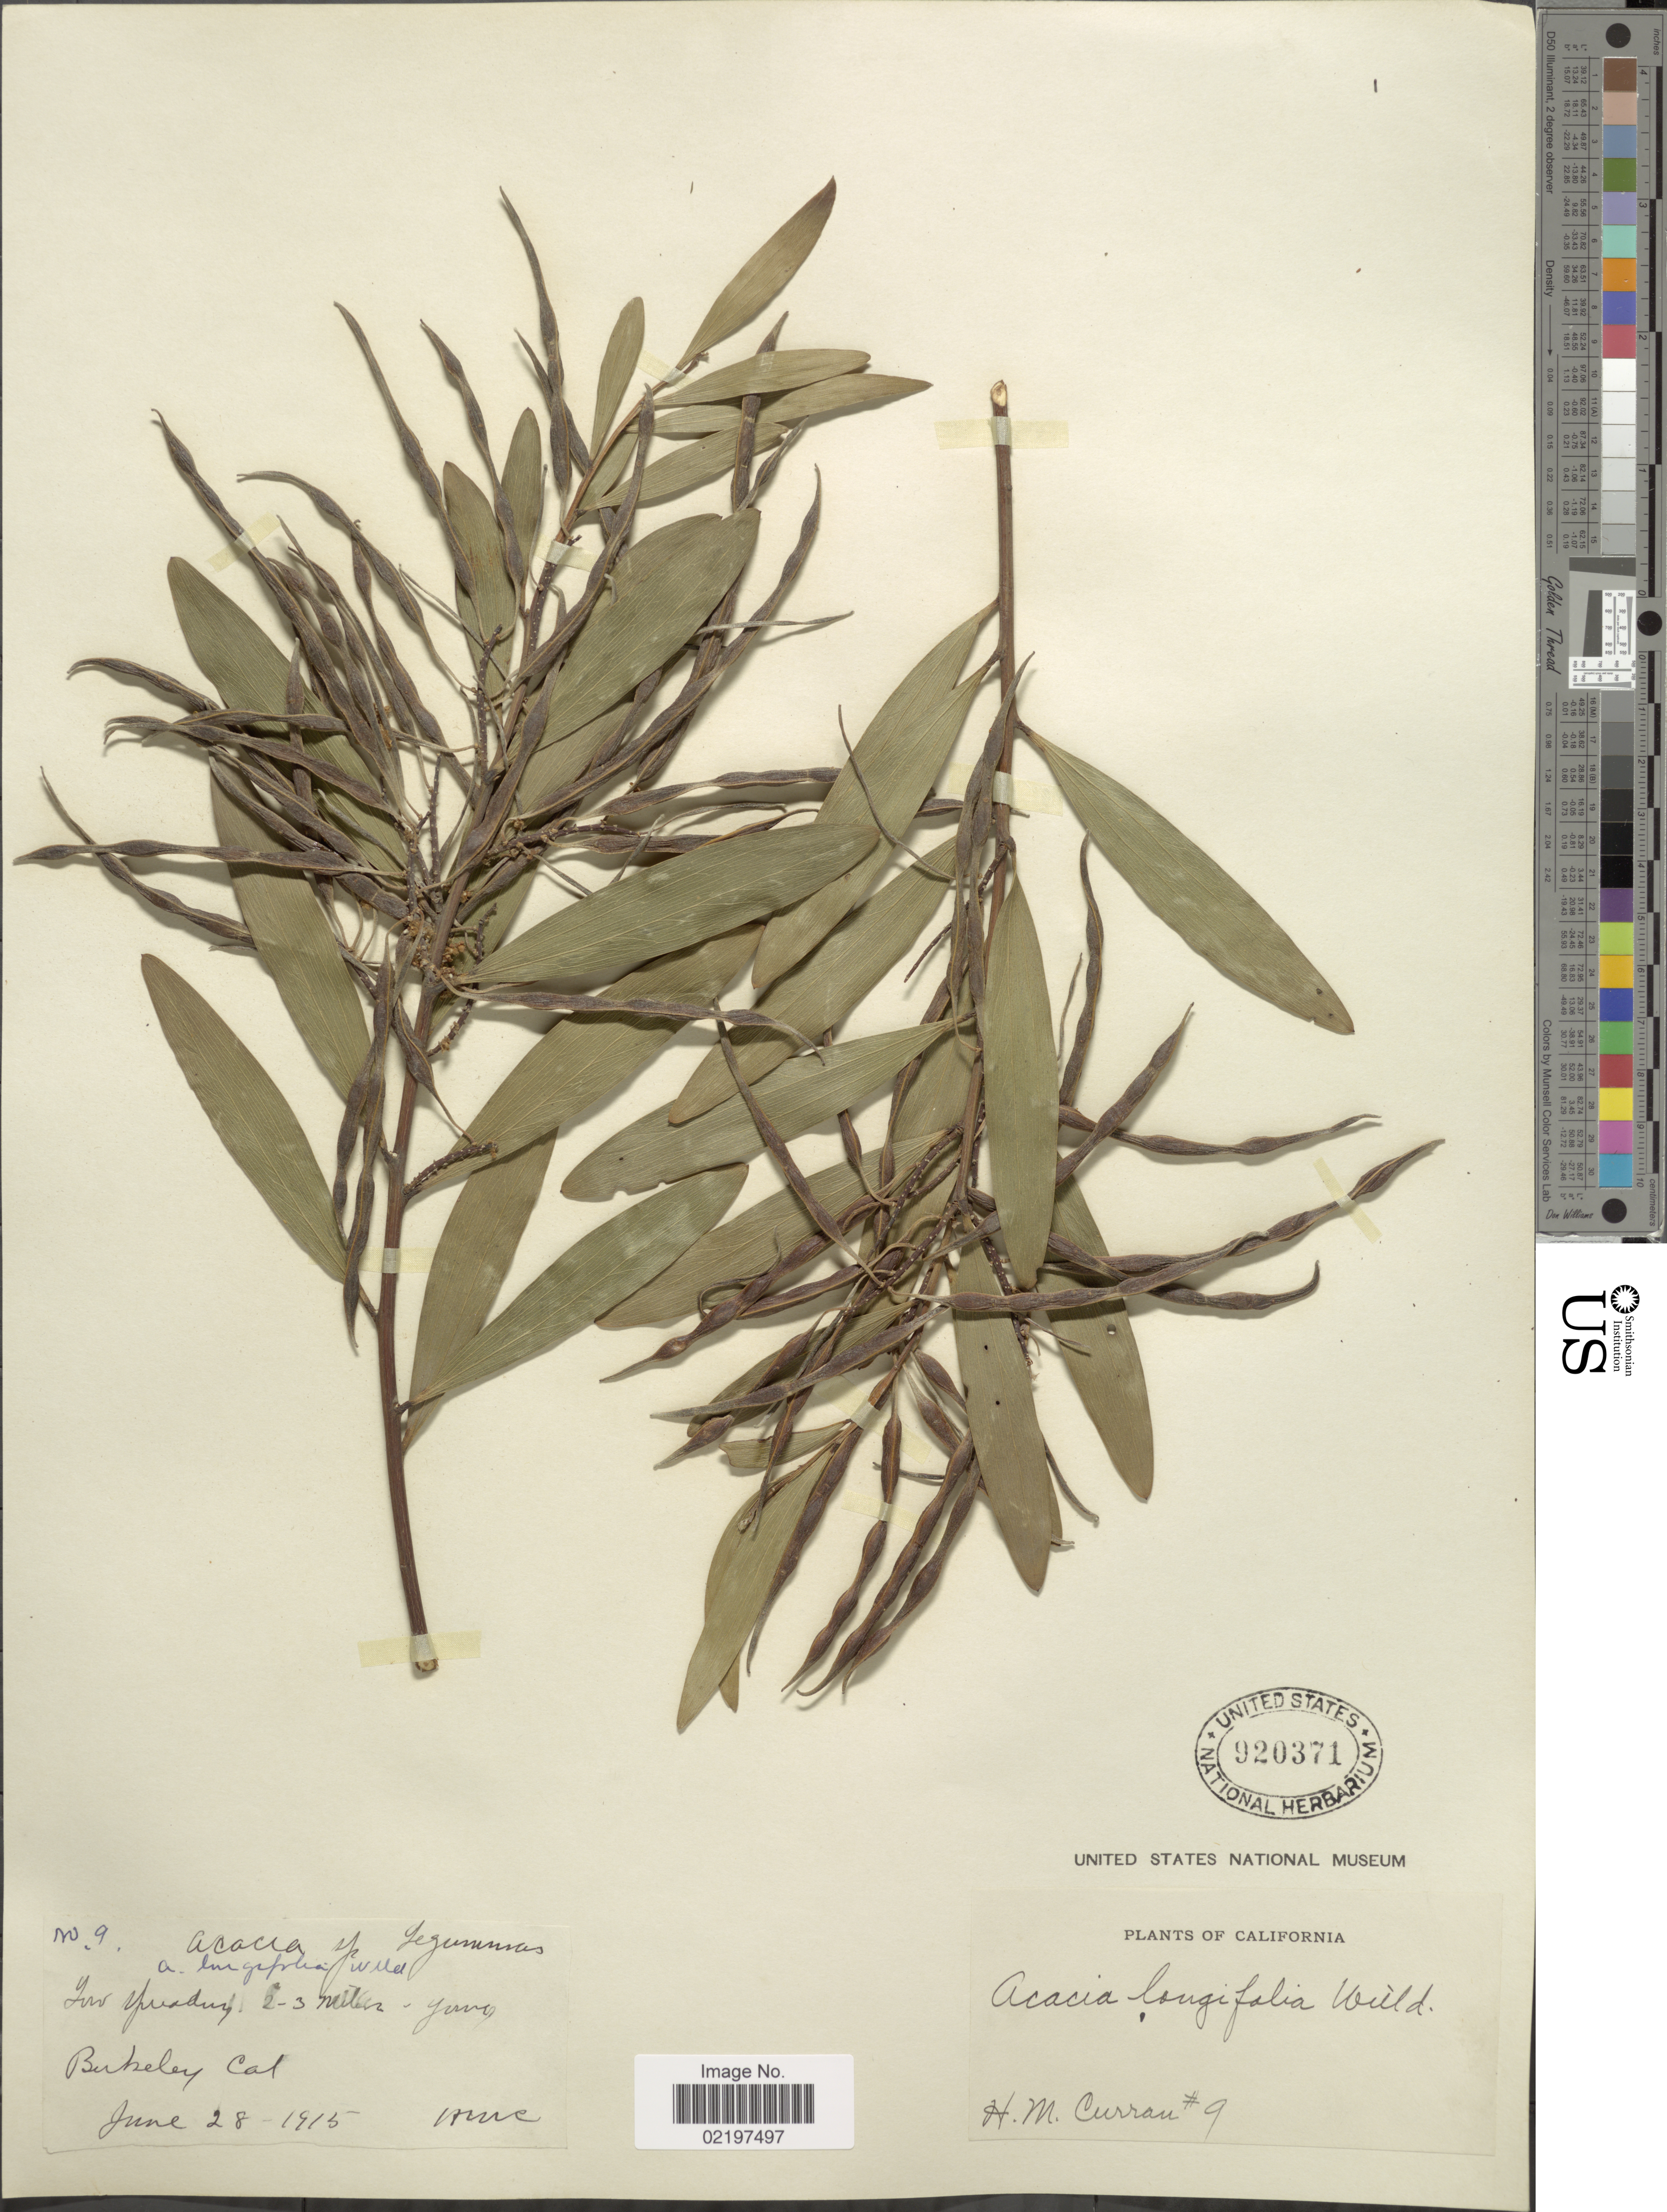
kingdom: Plantae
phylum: Tracheophyta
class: Magnoliopsida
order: Fabales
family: Fabaceae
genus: Acacia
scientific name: Acacia longifolia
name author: (Andrews) Willd.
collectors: H. M. Curran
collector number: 9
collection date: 1915-06-28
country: United States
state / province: California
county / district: Alameda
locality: Berkeley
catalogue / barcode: US 920371